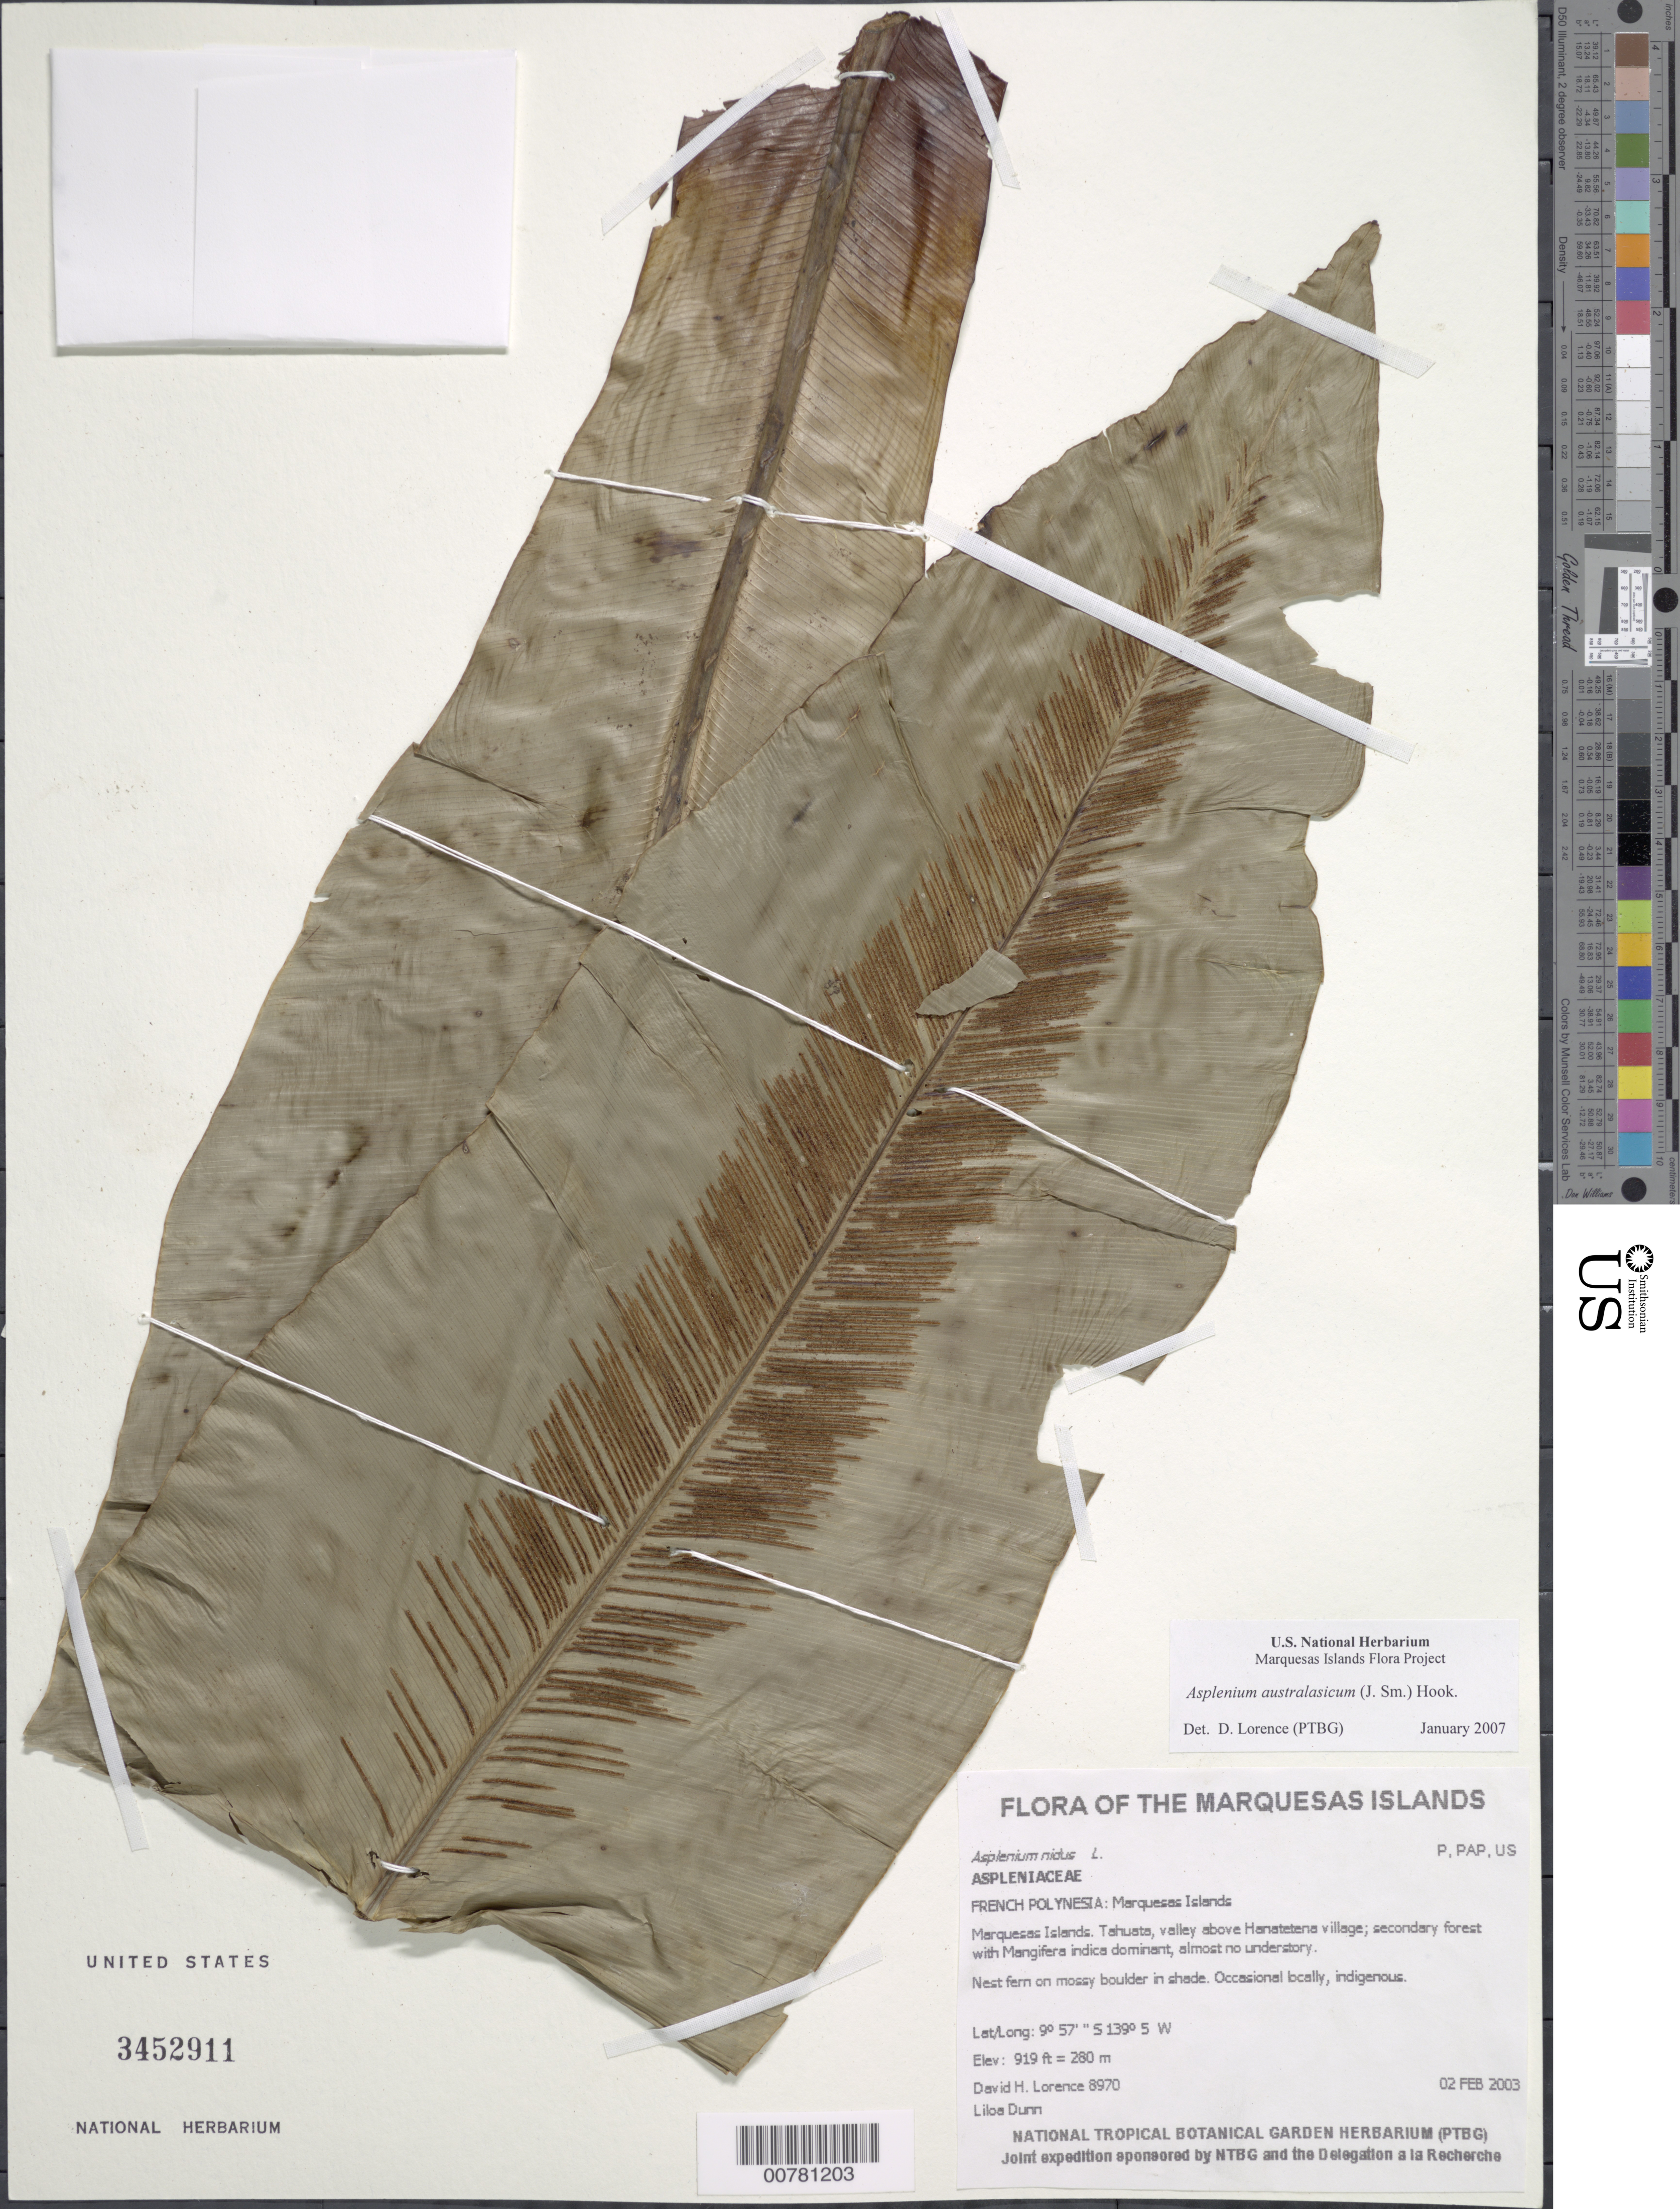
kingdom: Plantae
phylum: Tracheophyta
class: Polypodiopsida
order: Polypodiales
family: Aspleniaceae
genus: Asplenium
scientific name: Asplenium australasicum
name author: (Sm.) Hook.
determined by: Lorence, David H., (PTBG), National Tropical Botanical Garden (UNITED STATES)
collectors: D. Lorence & L. Dunn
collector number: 8970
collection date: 2003-02-02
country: French Polynesia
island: Tahuata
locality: Valley above Hanatetena village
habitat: Secondary forest, almost no understory. On mossy boulder in shade.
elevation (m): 280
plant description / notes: Occasional locally, indigenous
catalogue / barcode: US 3452911